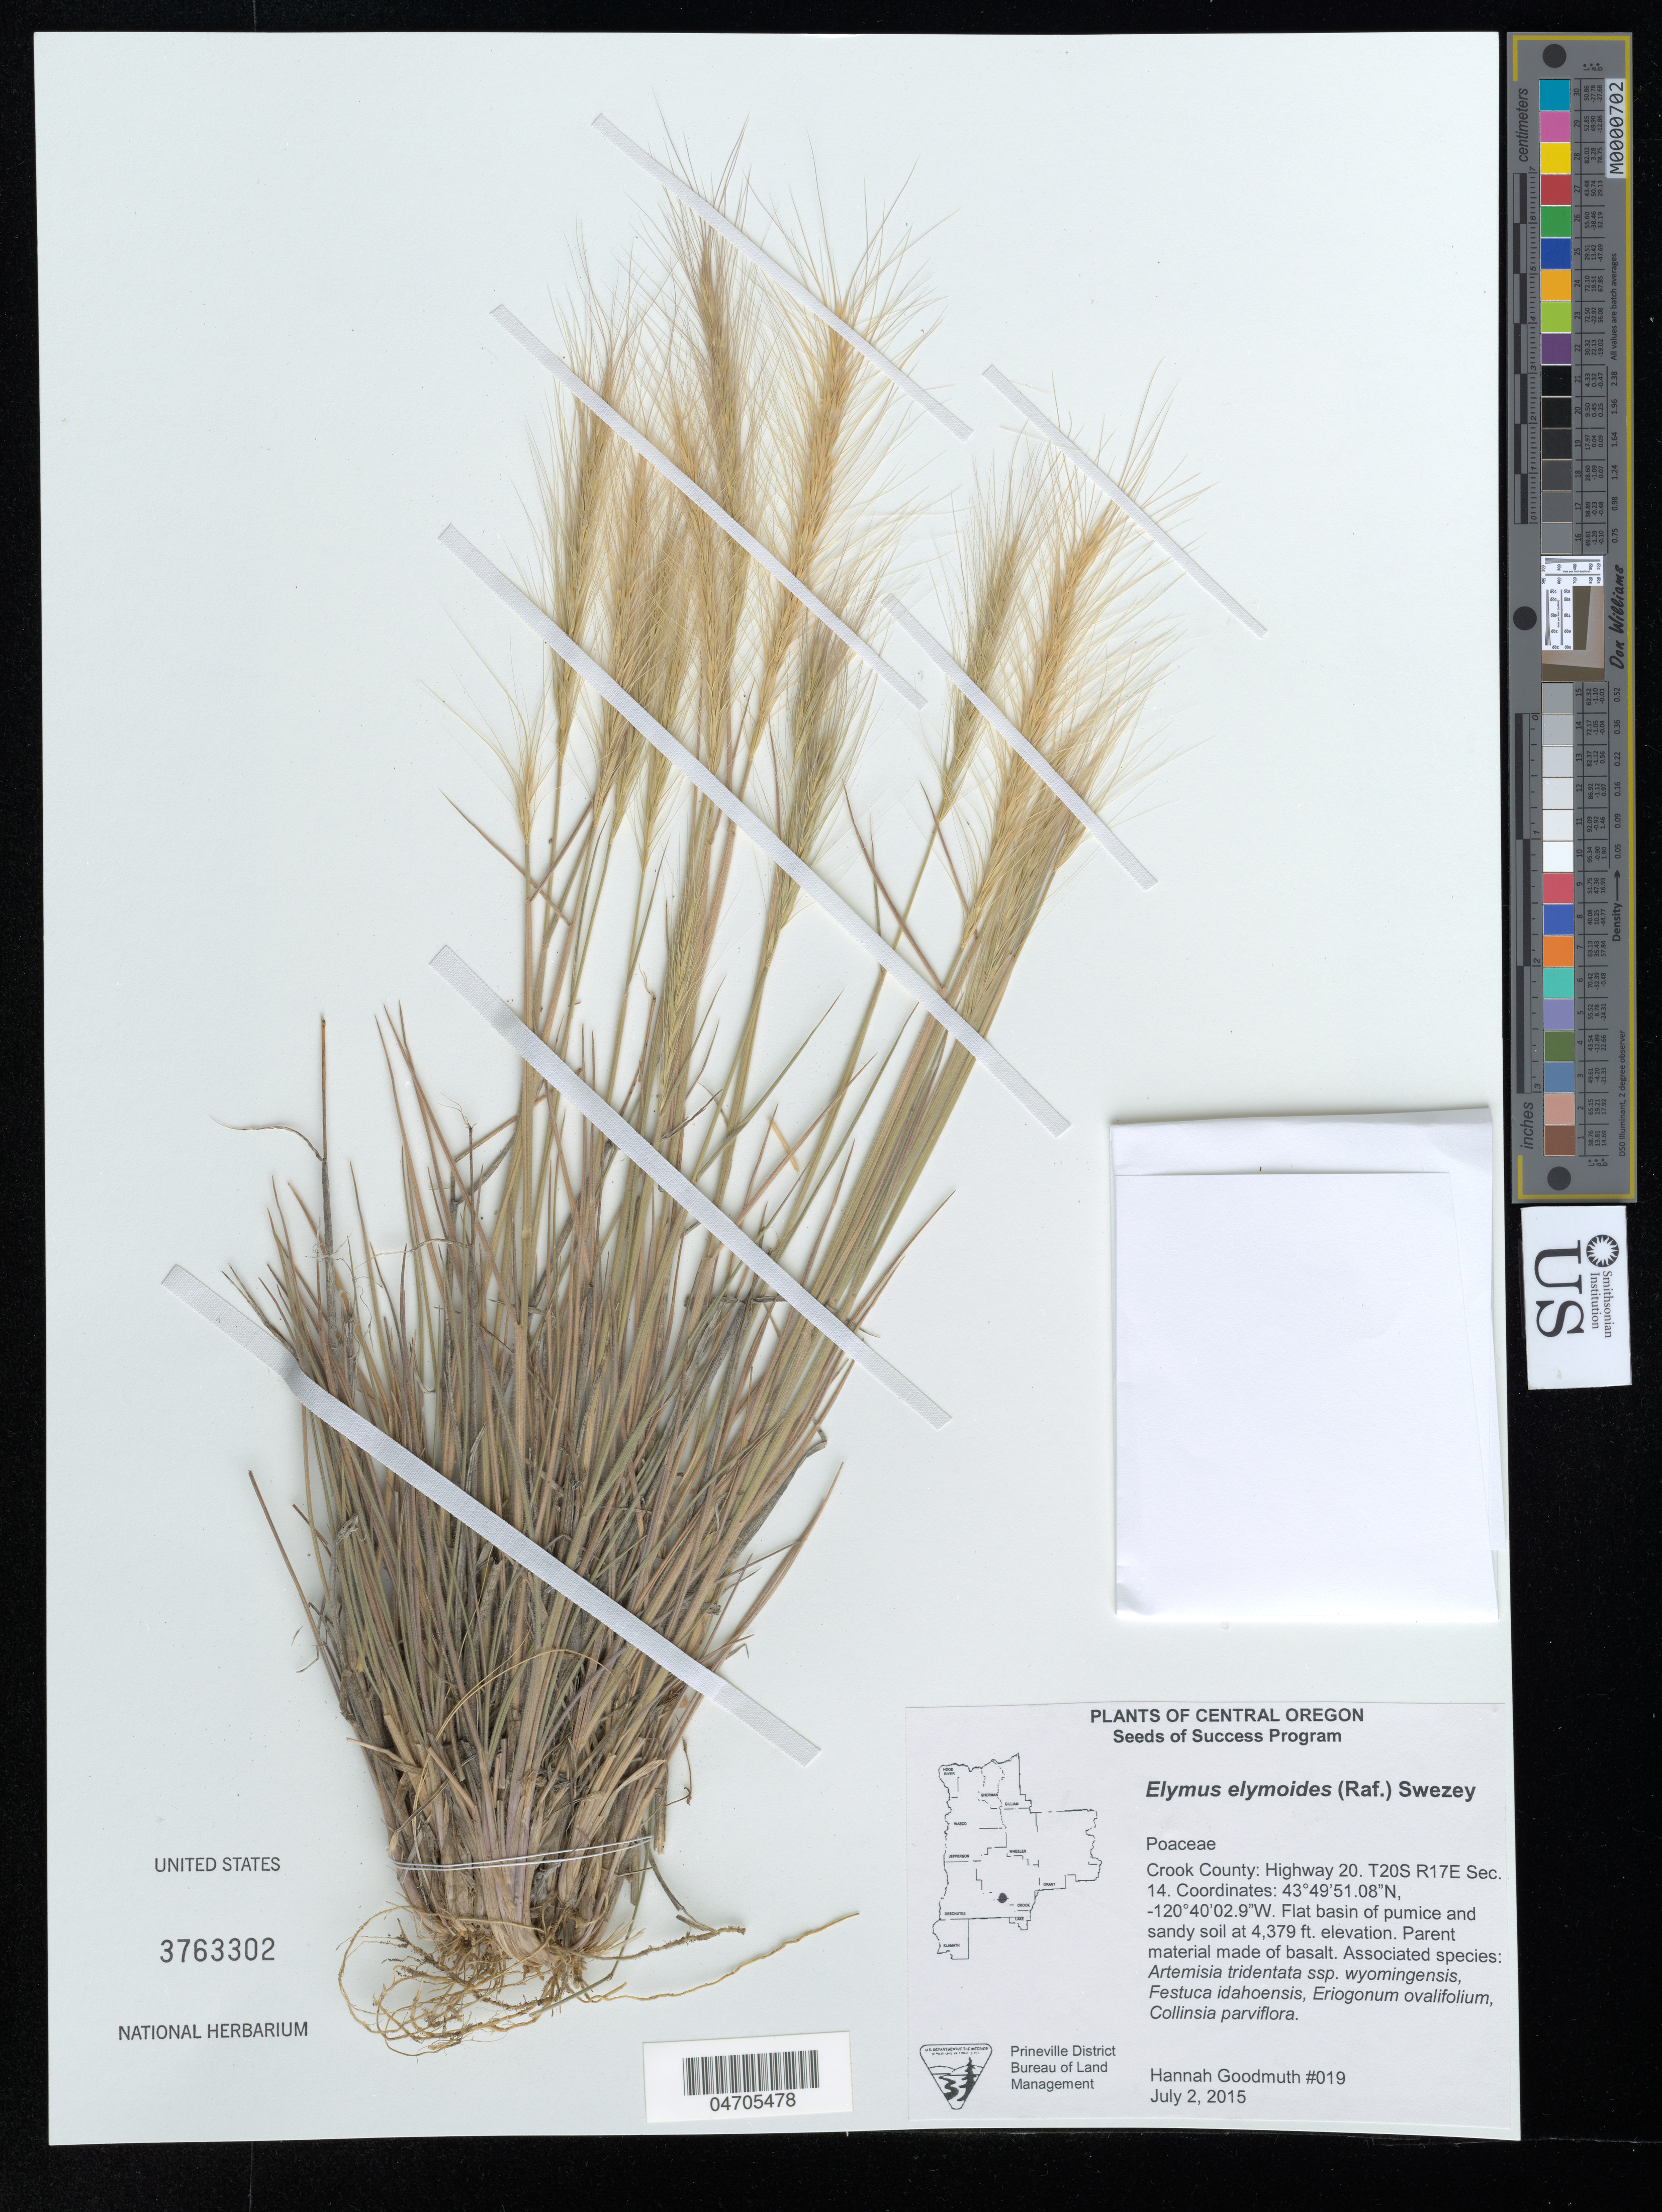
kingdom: Plantae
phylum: Tracheophyta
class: Liliopsida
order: Poales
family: Poaceae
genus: Elymus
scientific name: Elymus elymoides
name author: (Raf.) Swezey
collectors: H. Goodmuth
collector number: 019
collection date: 2015-07-02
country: United States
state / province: Oregon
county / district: Crook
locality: Central Oregon. Crook County: Highway 20. T20S R17E Sec. 14.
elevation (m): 1335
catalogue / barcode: US 3763302